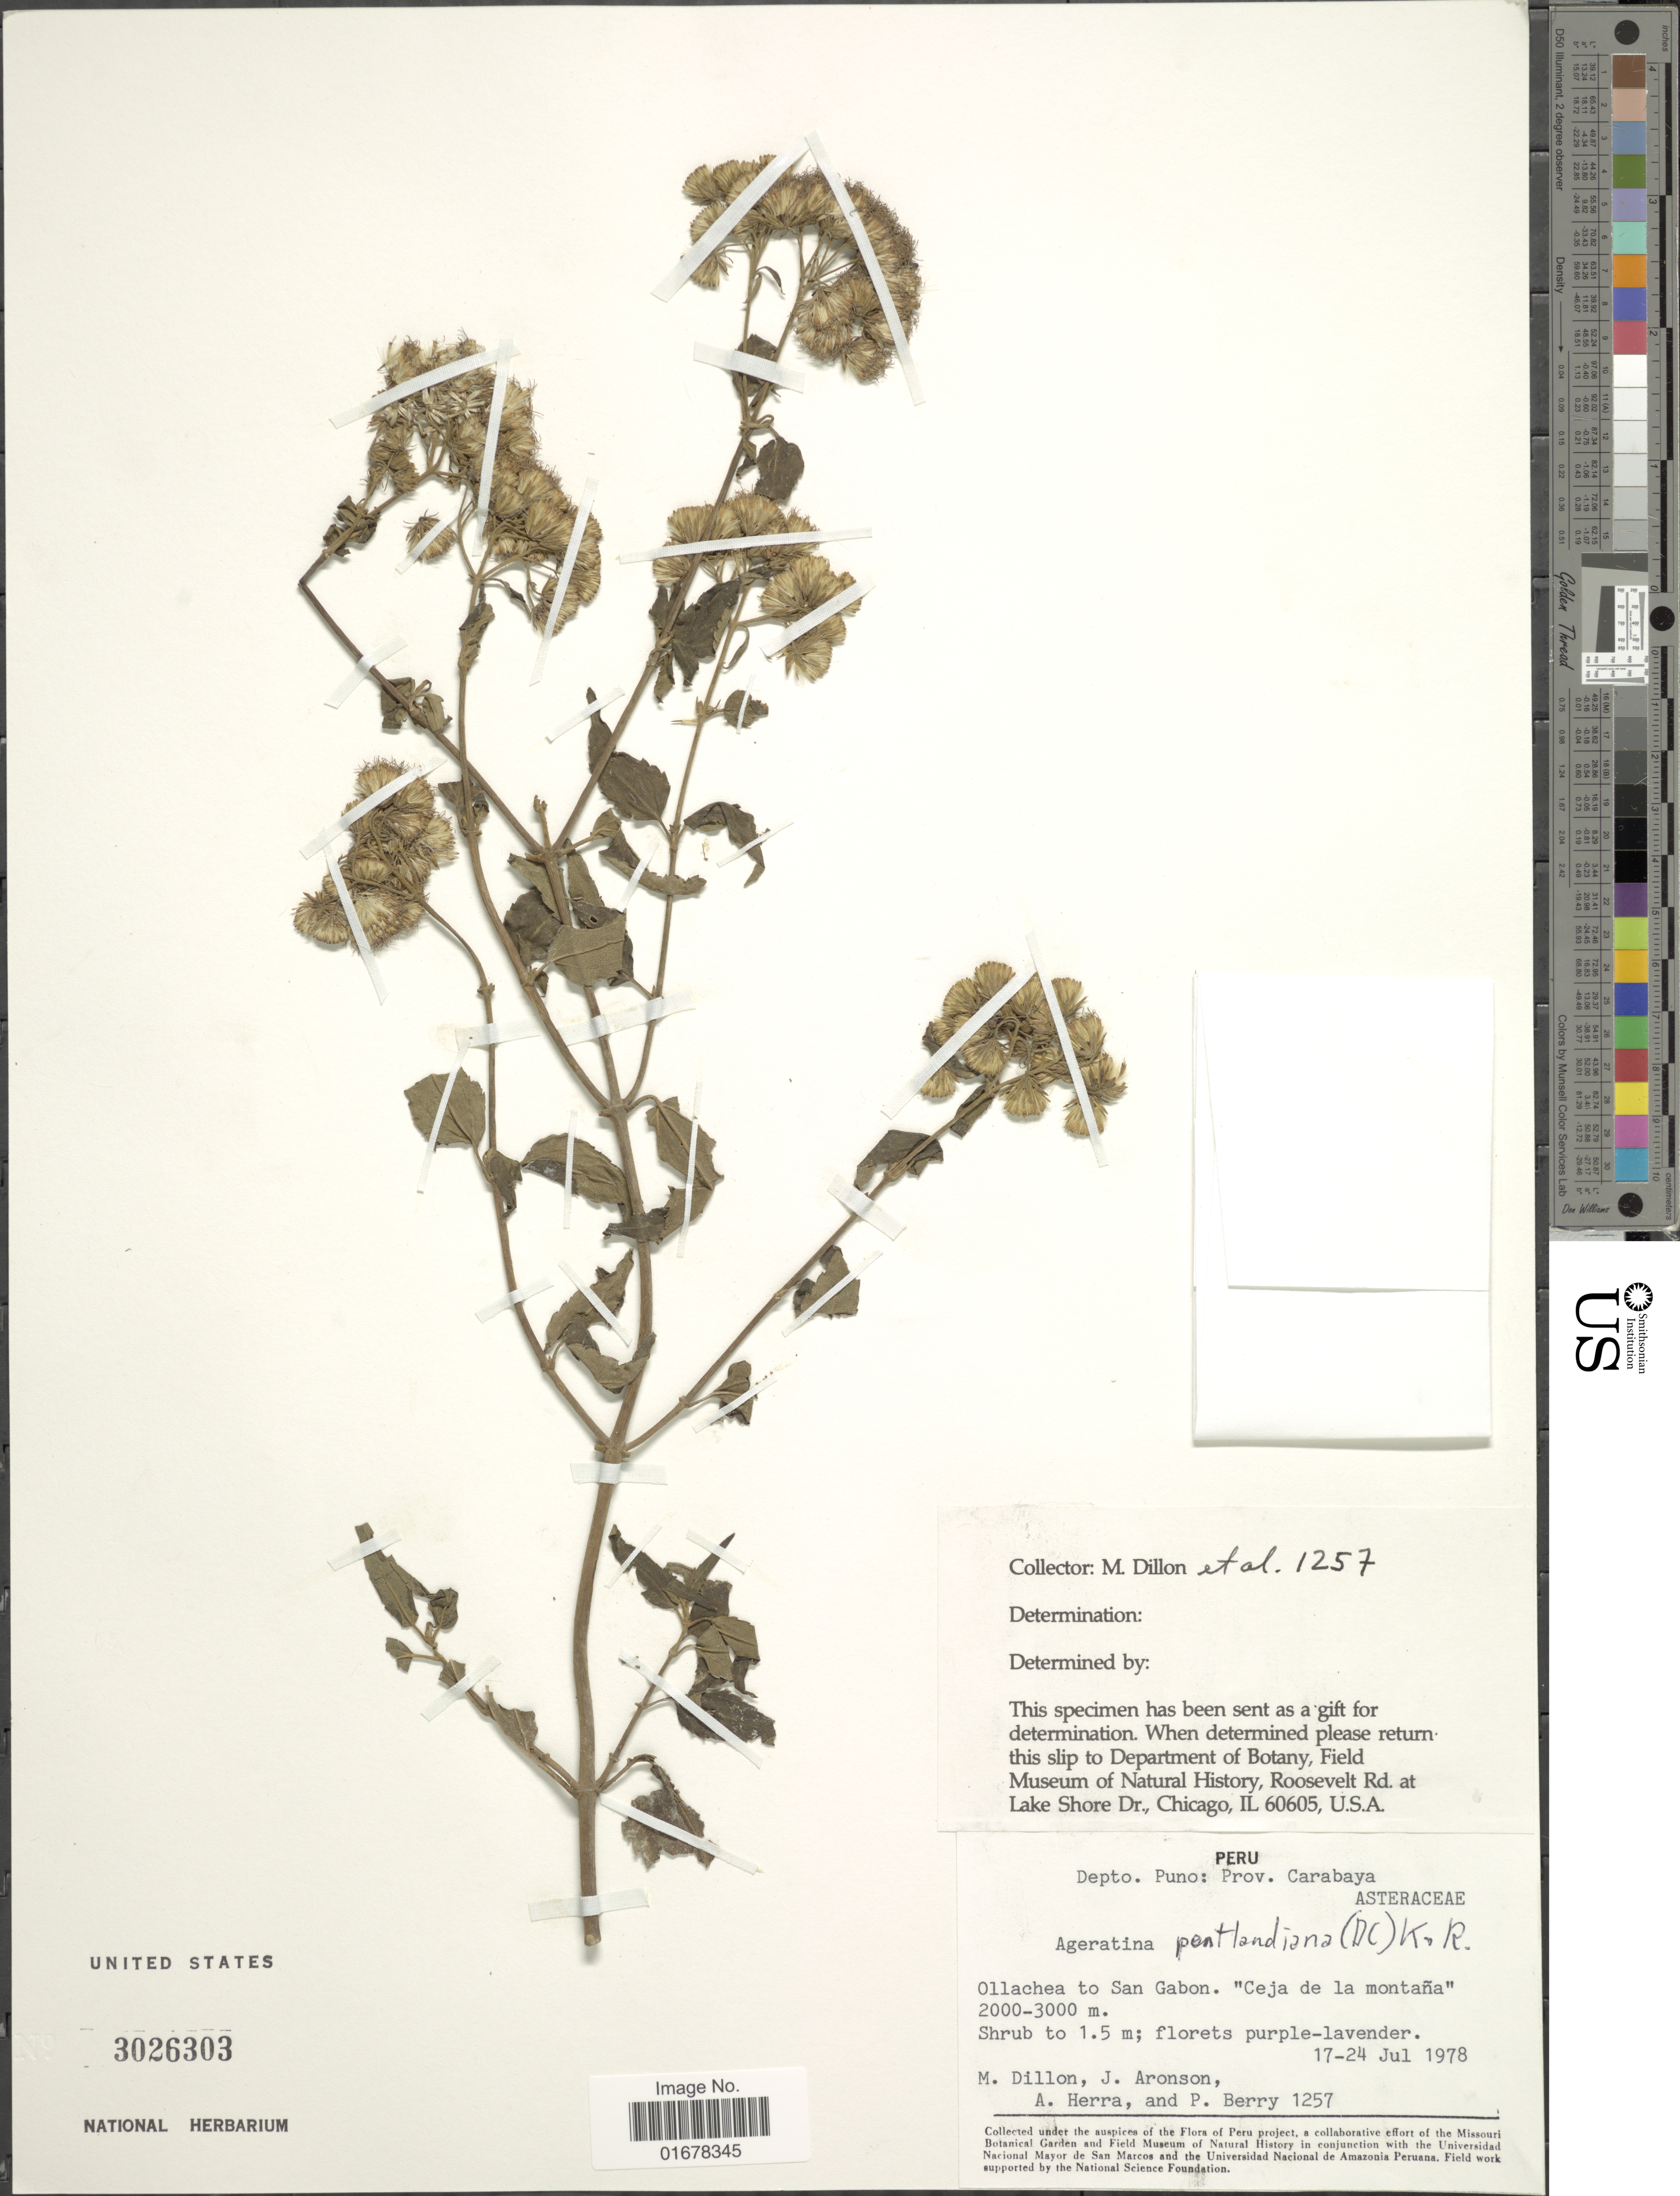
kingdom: Plantae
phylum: Tracheophyta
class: Magnoliopsida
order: Asterales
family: Asteraceae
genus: Ageratina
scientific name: Ageratina pentlandiana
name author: (DC.) R.M. King & H. Rob.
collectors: M. O. Dillon, J. Aronson, A. Herra & P. Berry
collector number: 1257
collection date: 1978-07-17/1978-07-24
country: Peru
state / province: Puno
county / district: Carabaya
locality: Depto.: Puno, Prov.: Carabaya, Ollachea to San Gabon, "Ceja de la montana"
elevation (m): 2000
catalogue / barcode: US 3026303